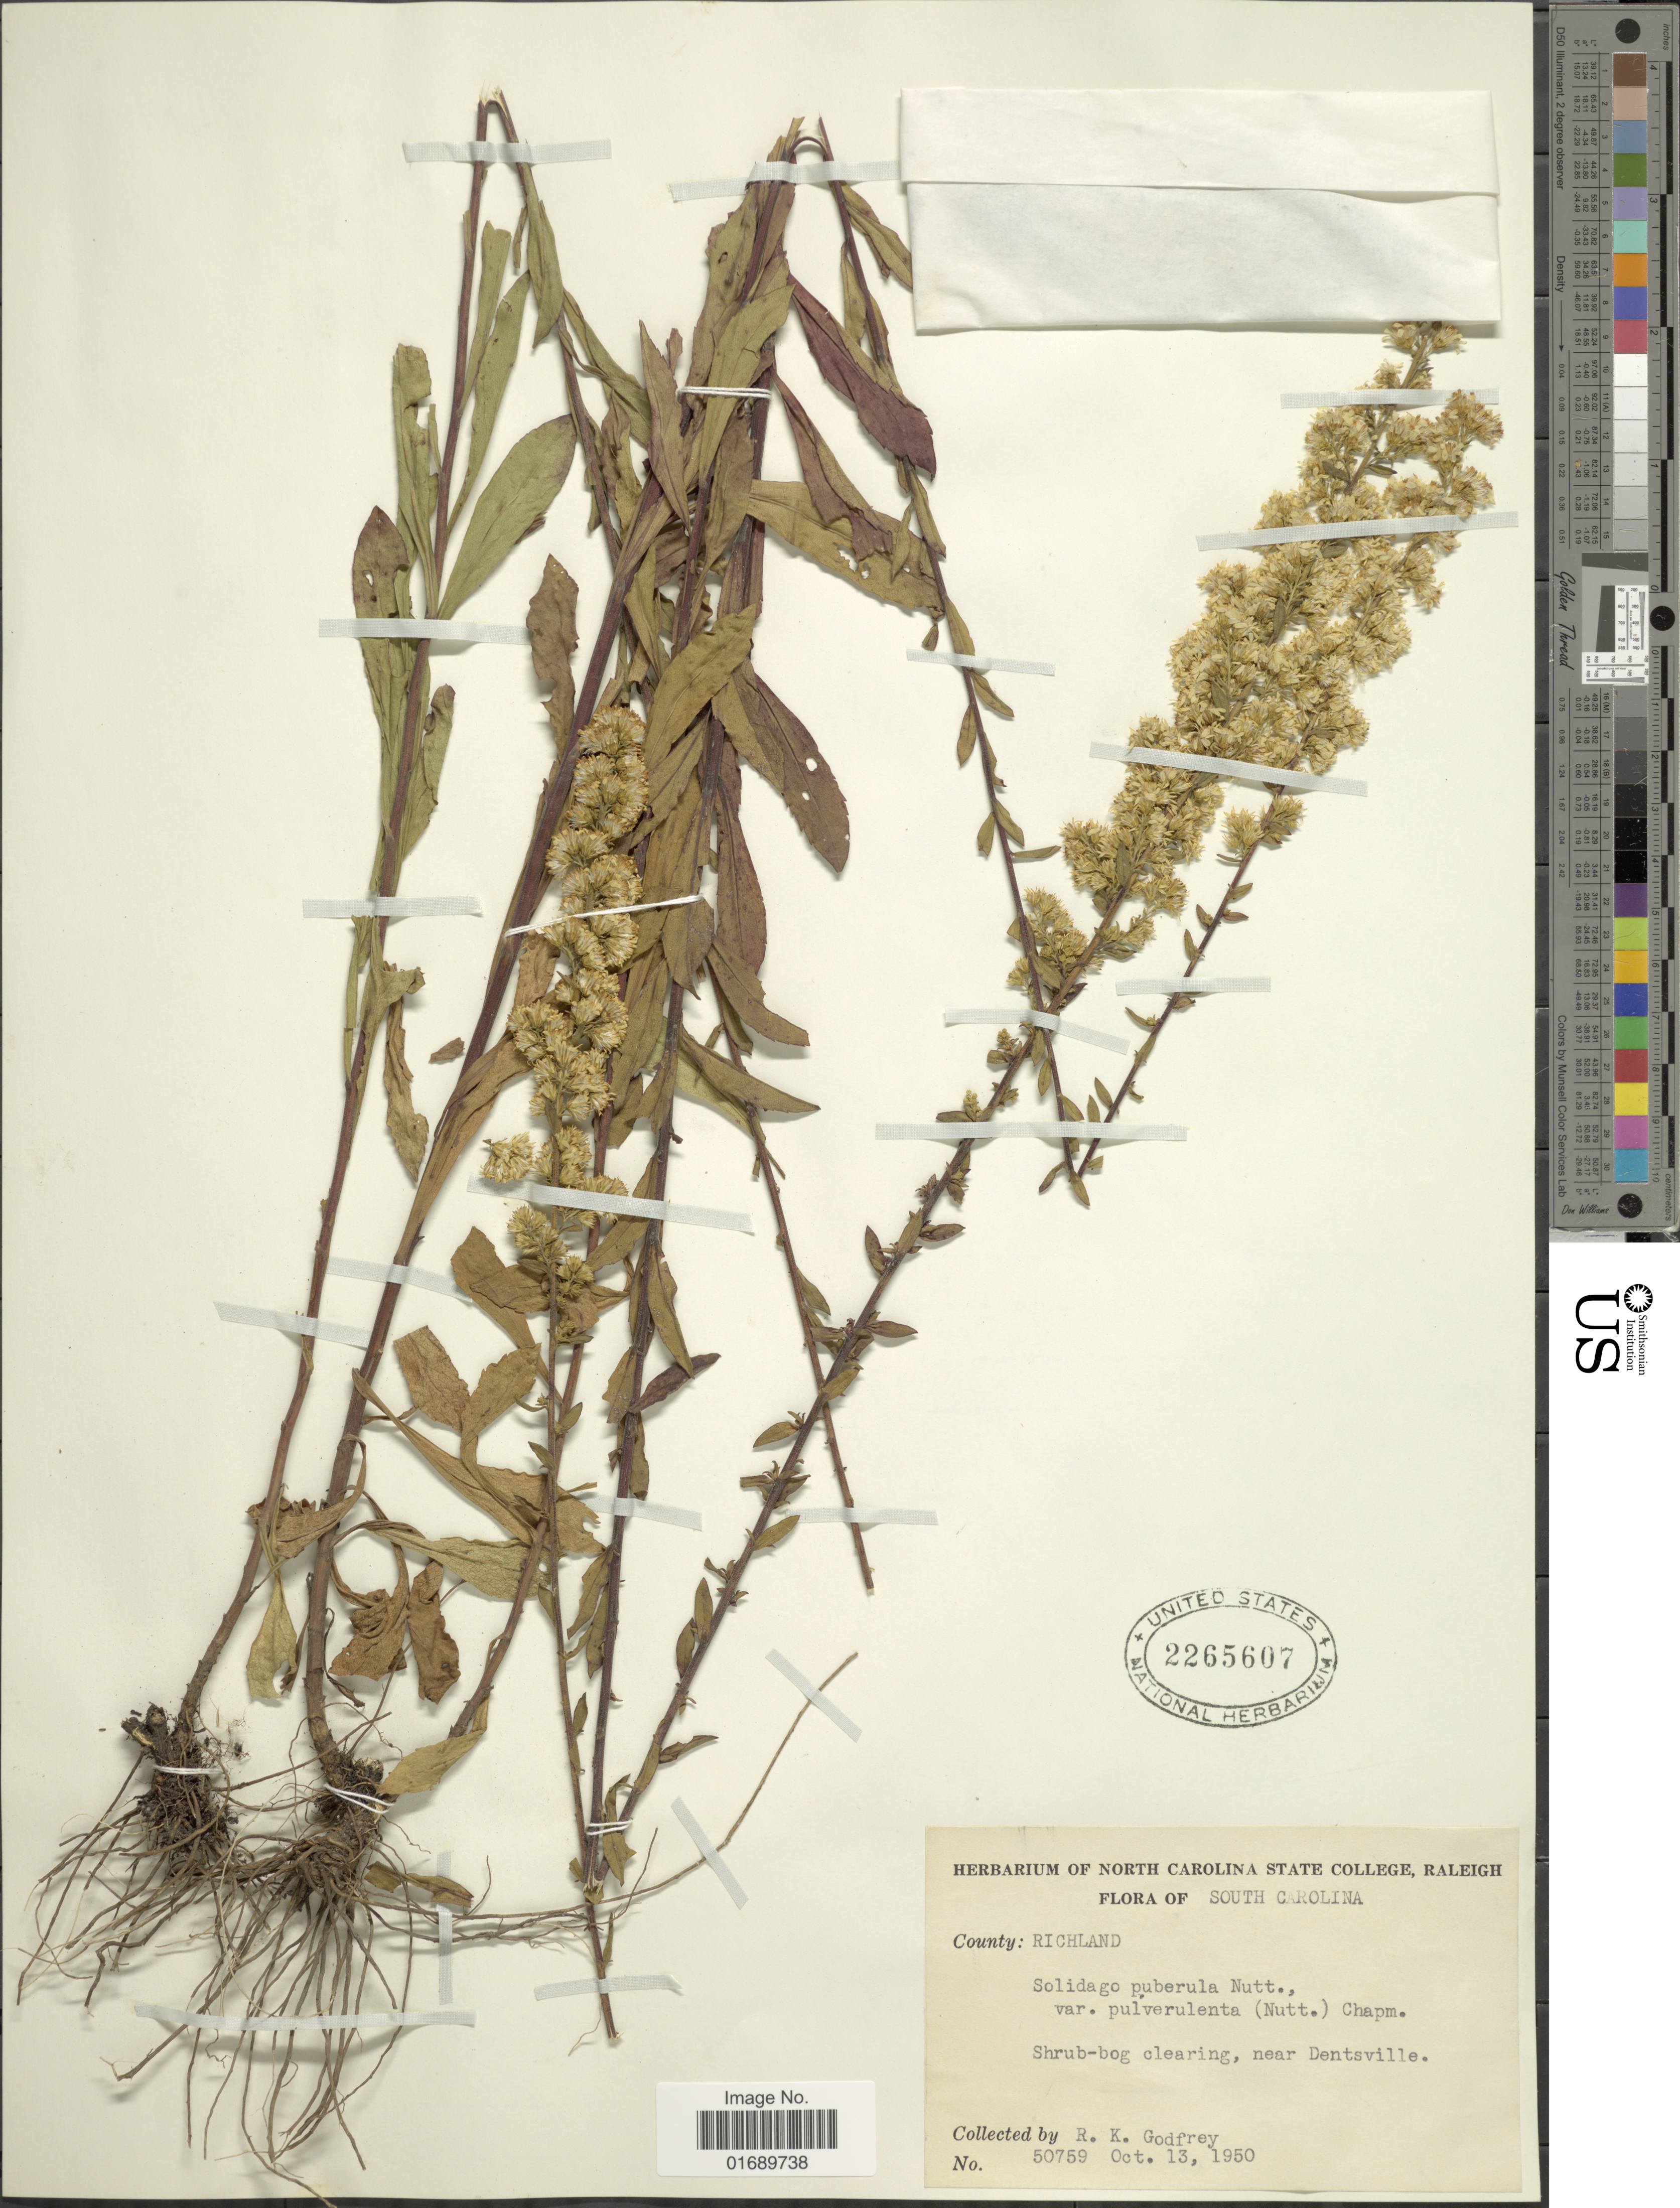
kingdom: Plantae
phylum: Tracheophyta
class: Magnoliopsida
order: Asterales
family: Asteraceae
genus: Solidago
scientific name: Solidago puberula var. pulverulenta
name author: (Nutt.) Chapman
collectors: R. K. Godfrey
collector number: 50759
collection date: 1950-10-13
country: United States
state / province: South Carolina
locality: County: Richland, Shrub-bog clearing, near Dentsville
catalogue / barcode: US 2265607